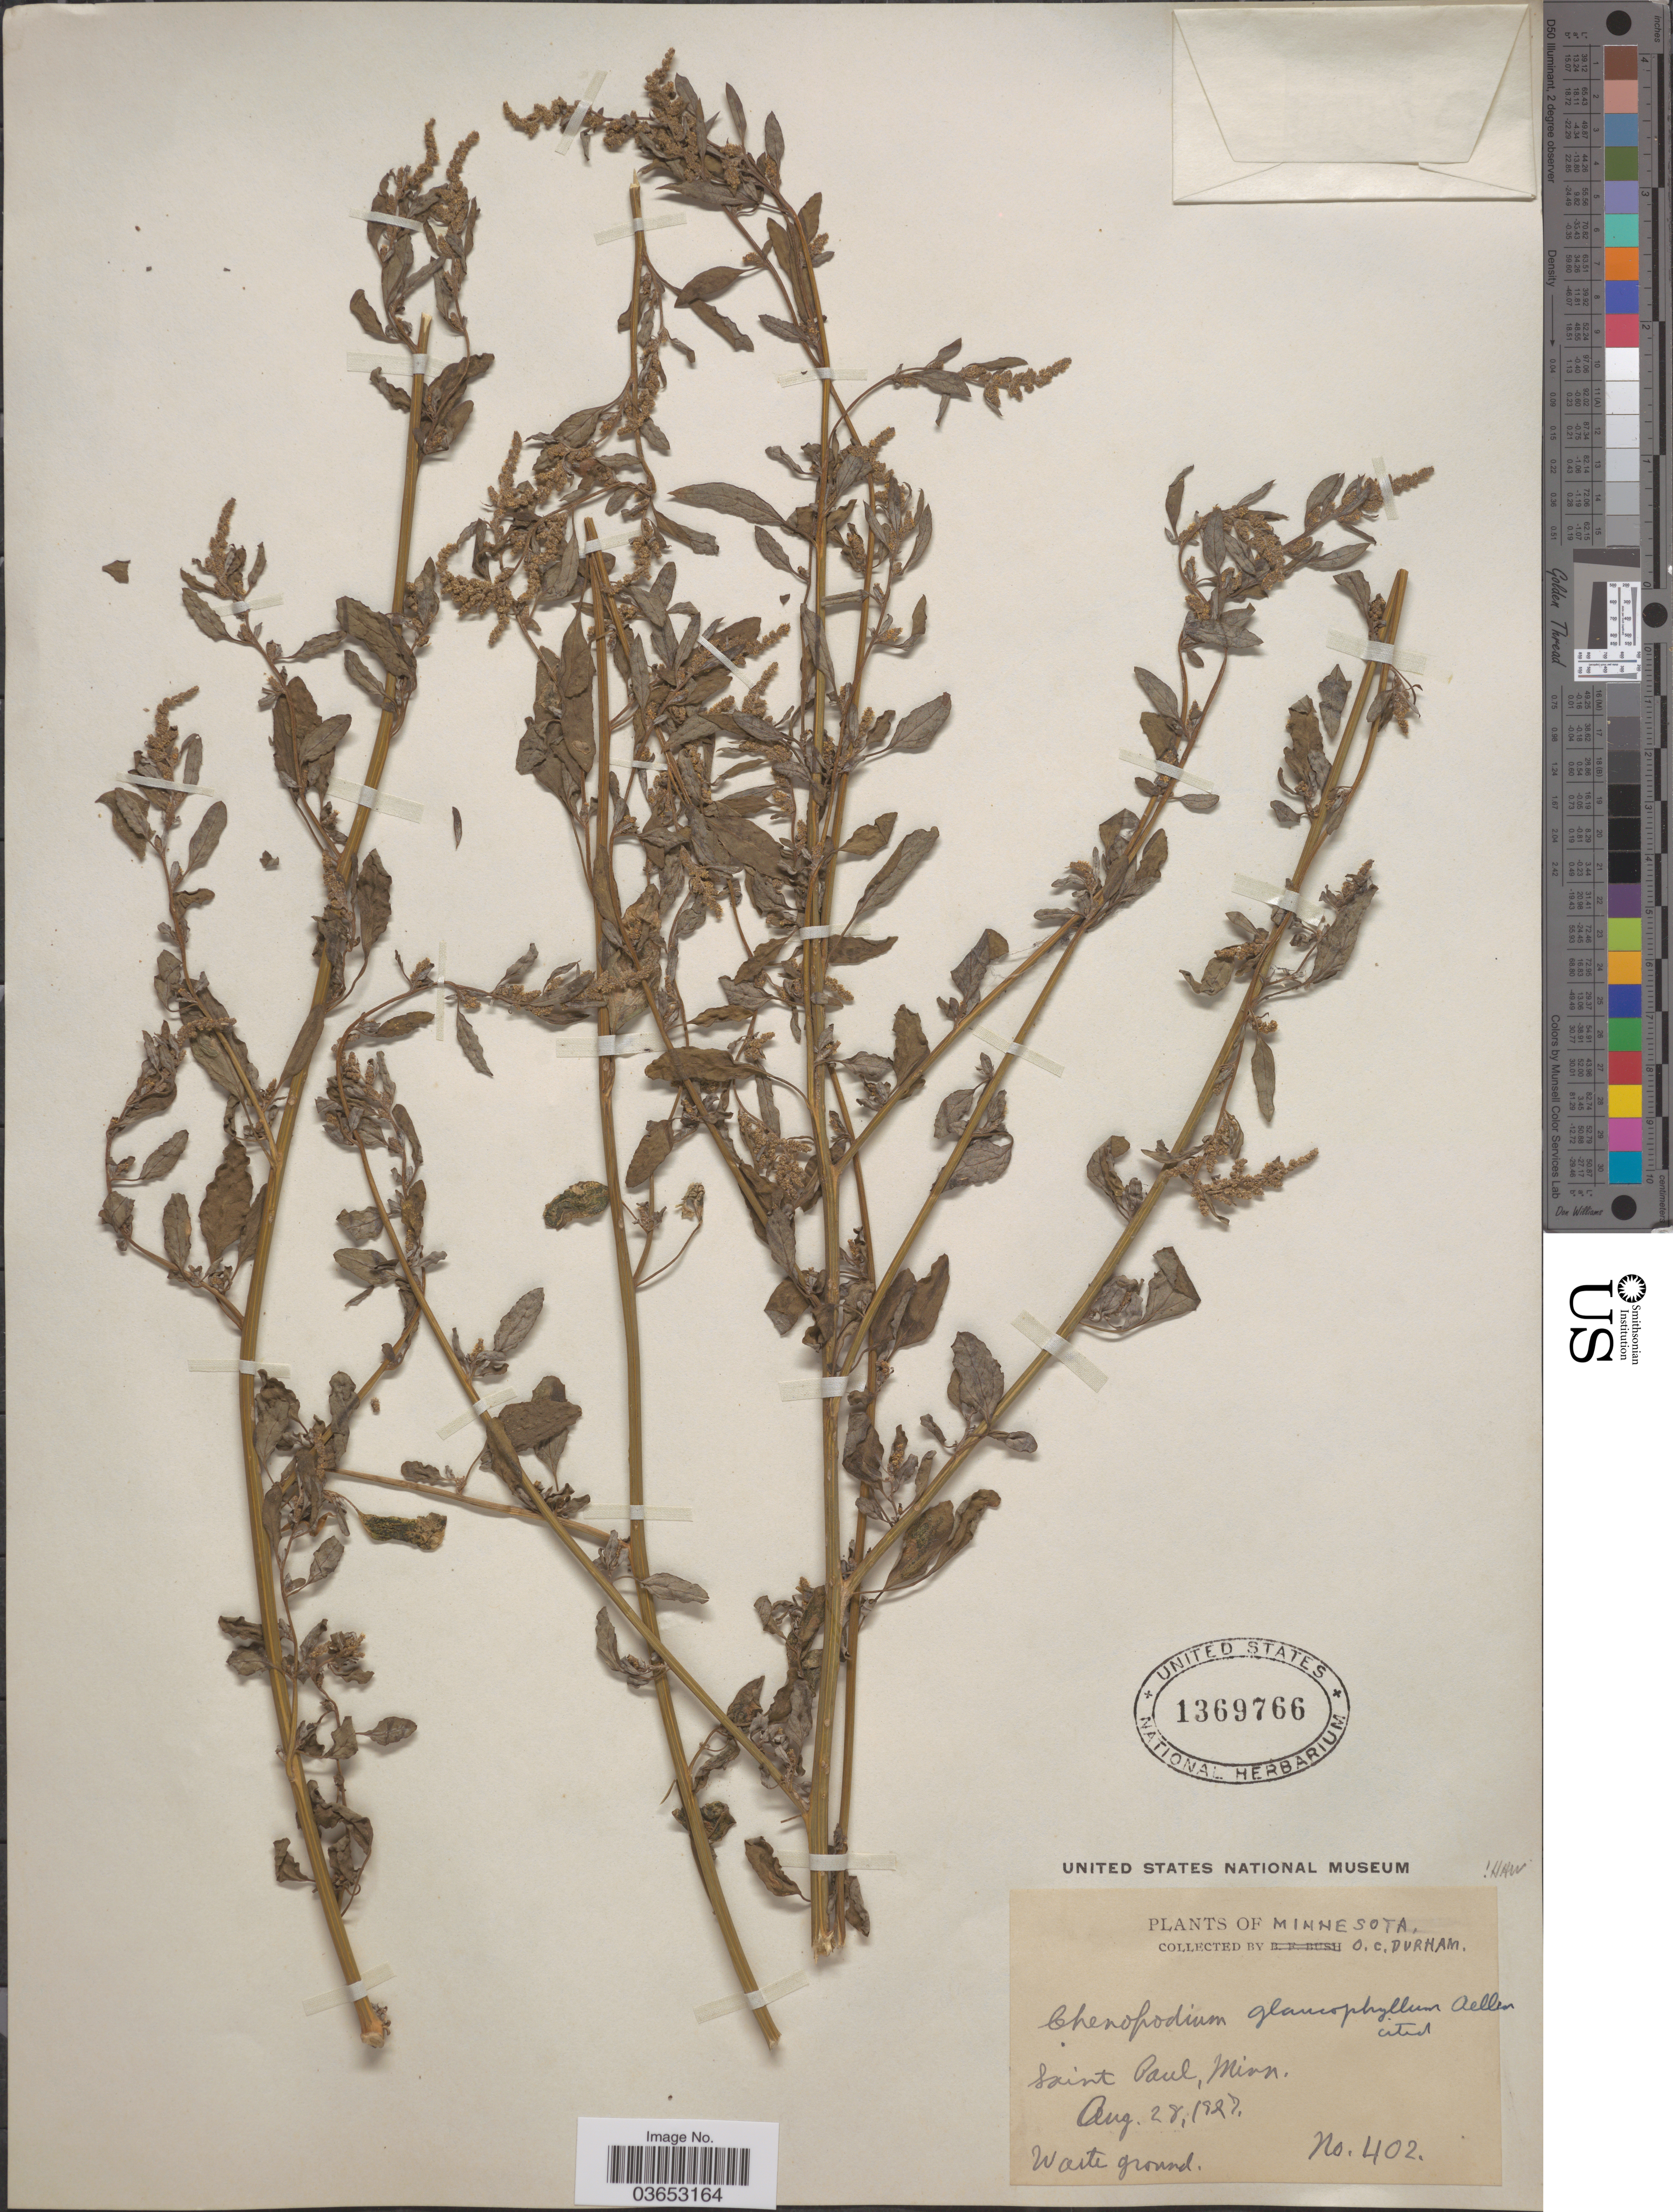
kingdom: Plantae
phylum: Tracheophyta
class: Magnoliopsida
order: Caryophyllales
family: Amaranthaceae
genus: Chenopodium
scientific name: Chenopodium glaucophyllum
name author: Aellen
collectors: O. Durham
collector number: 402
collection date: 1927-08-28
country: United States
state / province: Minnesota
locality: Saint Paul.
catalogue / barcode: US 1369766